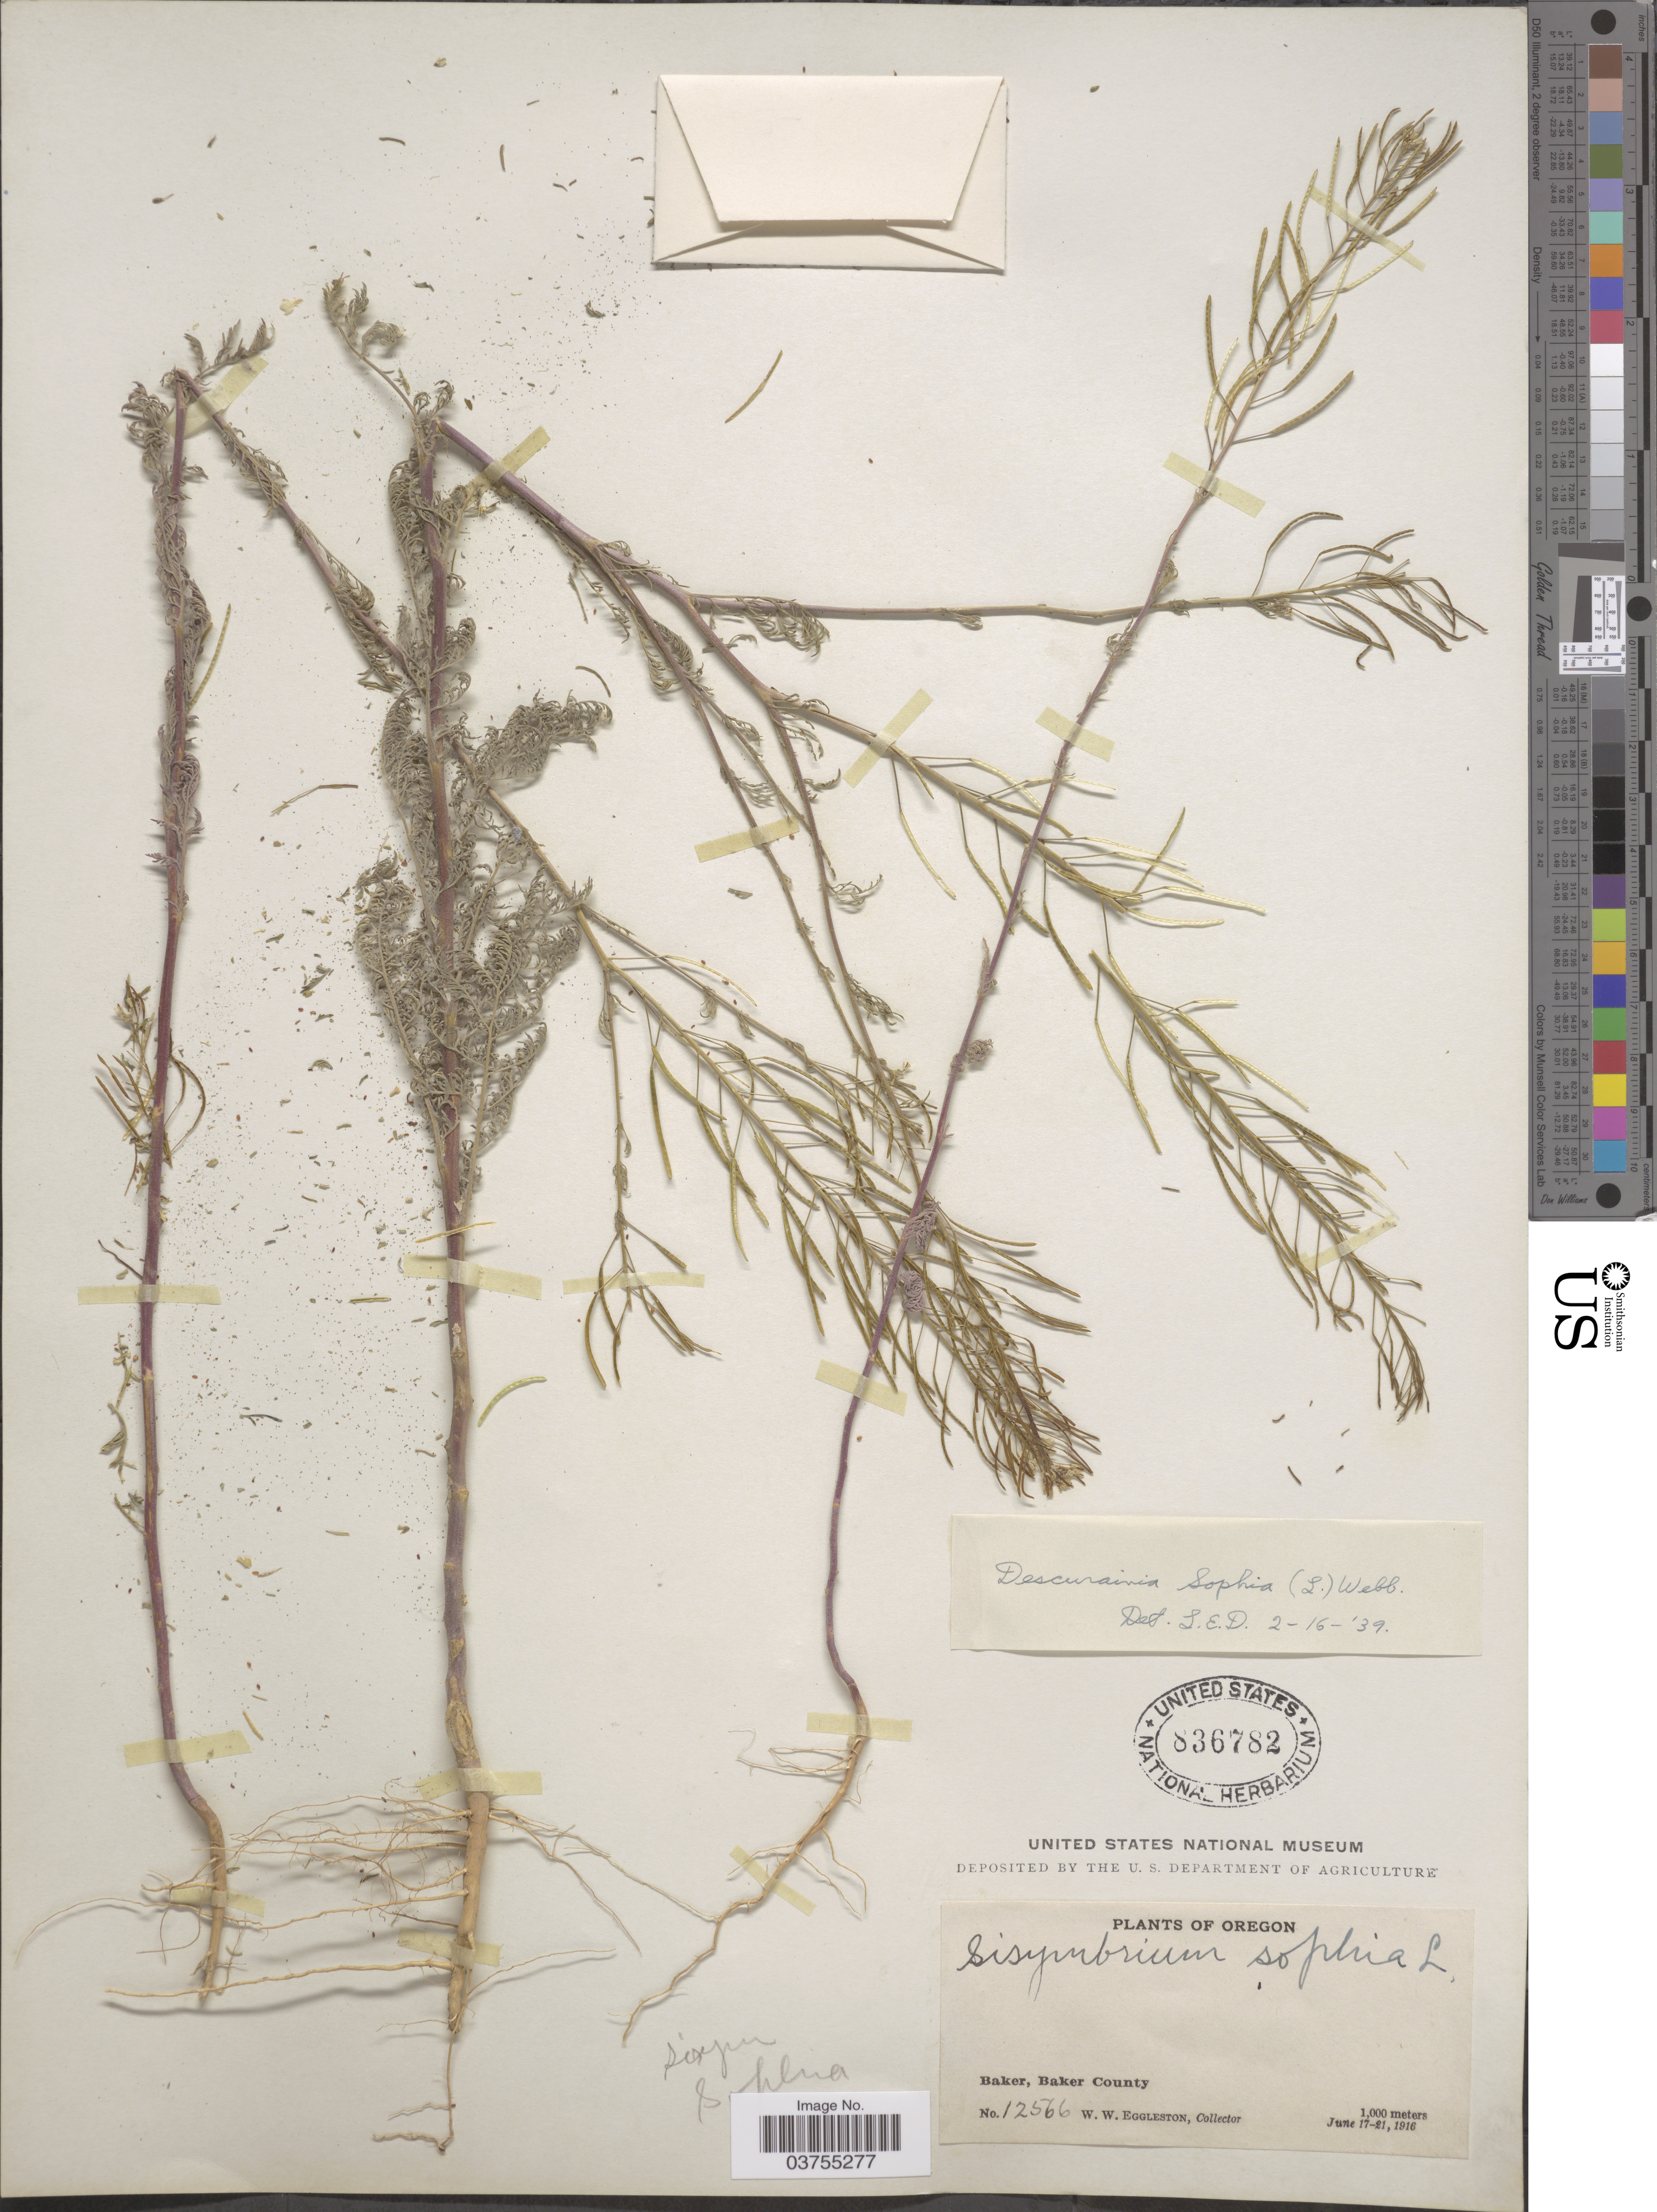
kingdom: Plantae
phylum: Tracheophyta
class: Magnoliopsida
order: Brassicales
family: Brassicaceae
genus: Descurainia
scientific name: Descurainia sophia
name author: (L.) Webb ex Prantl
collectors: W. W. Eggleston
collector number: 12566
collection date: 1916-06-17/1916-06-21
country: United States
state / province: Oregon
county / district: Baker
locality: Baker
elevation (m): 1000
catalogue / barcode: US 836782